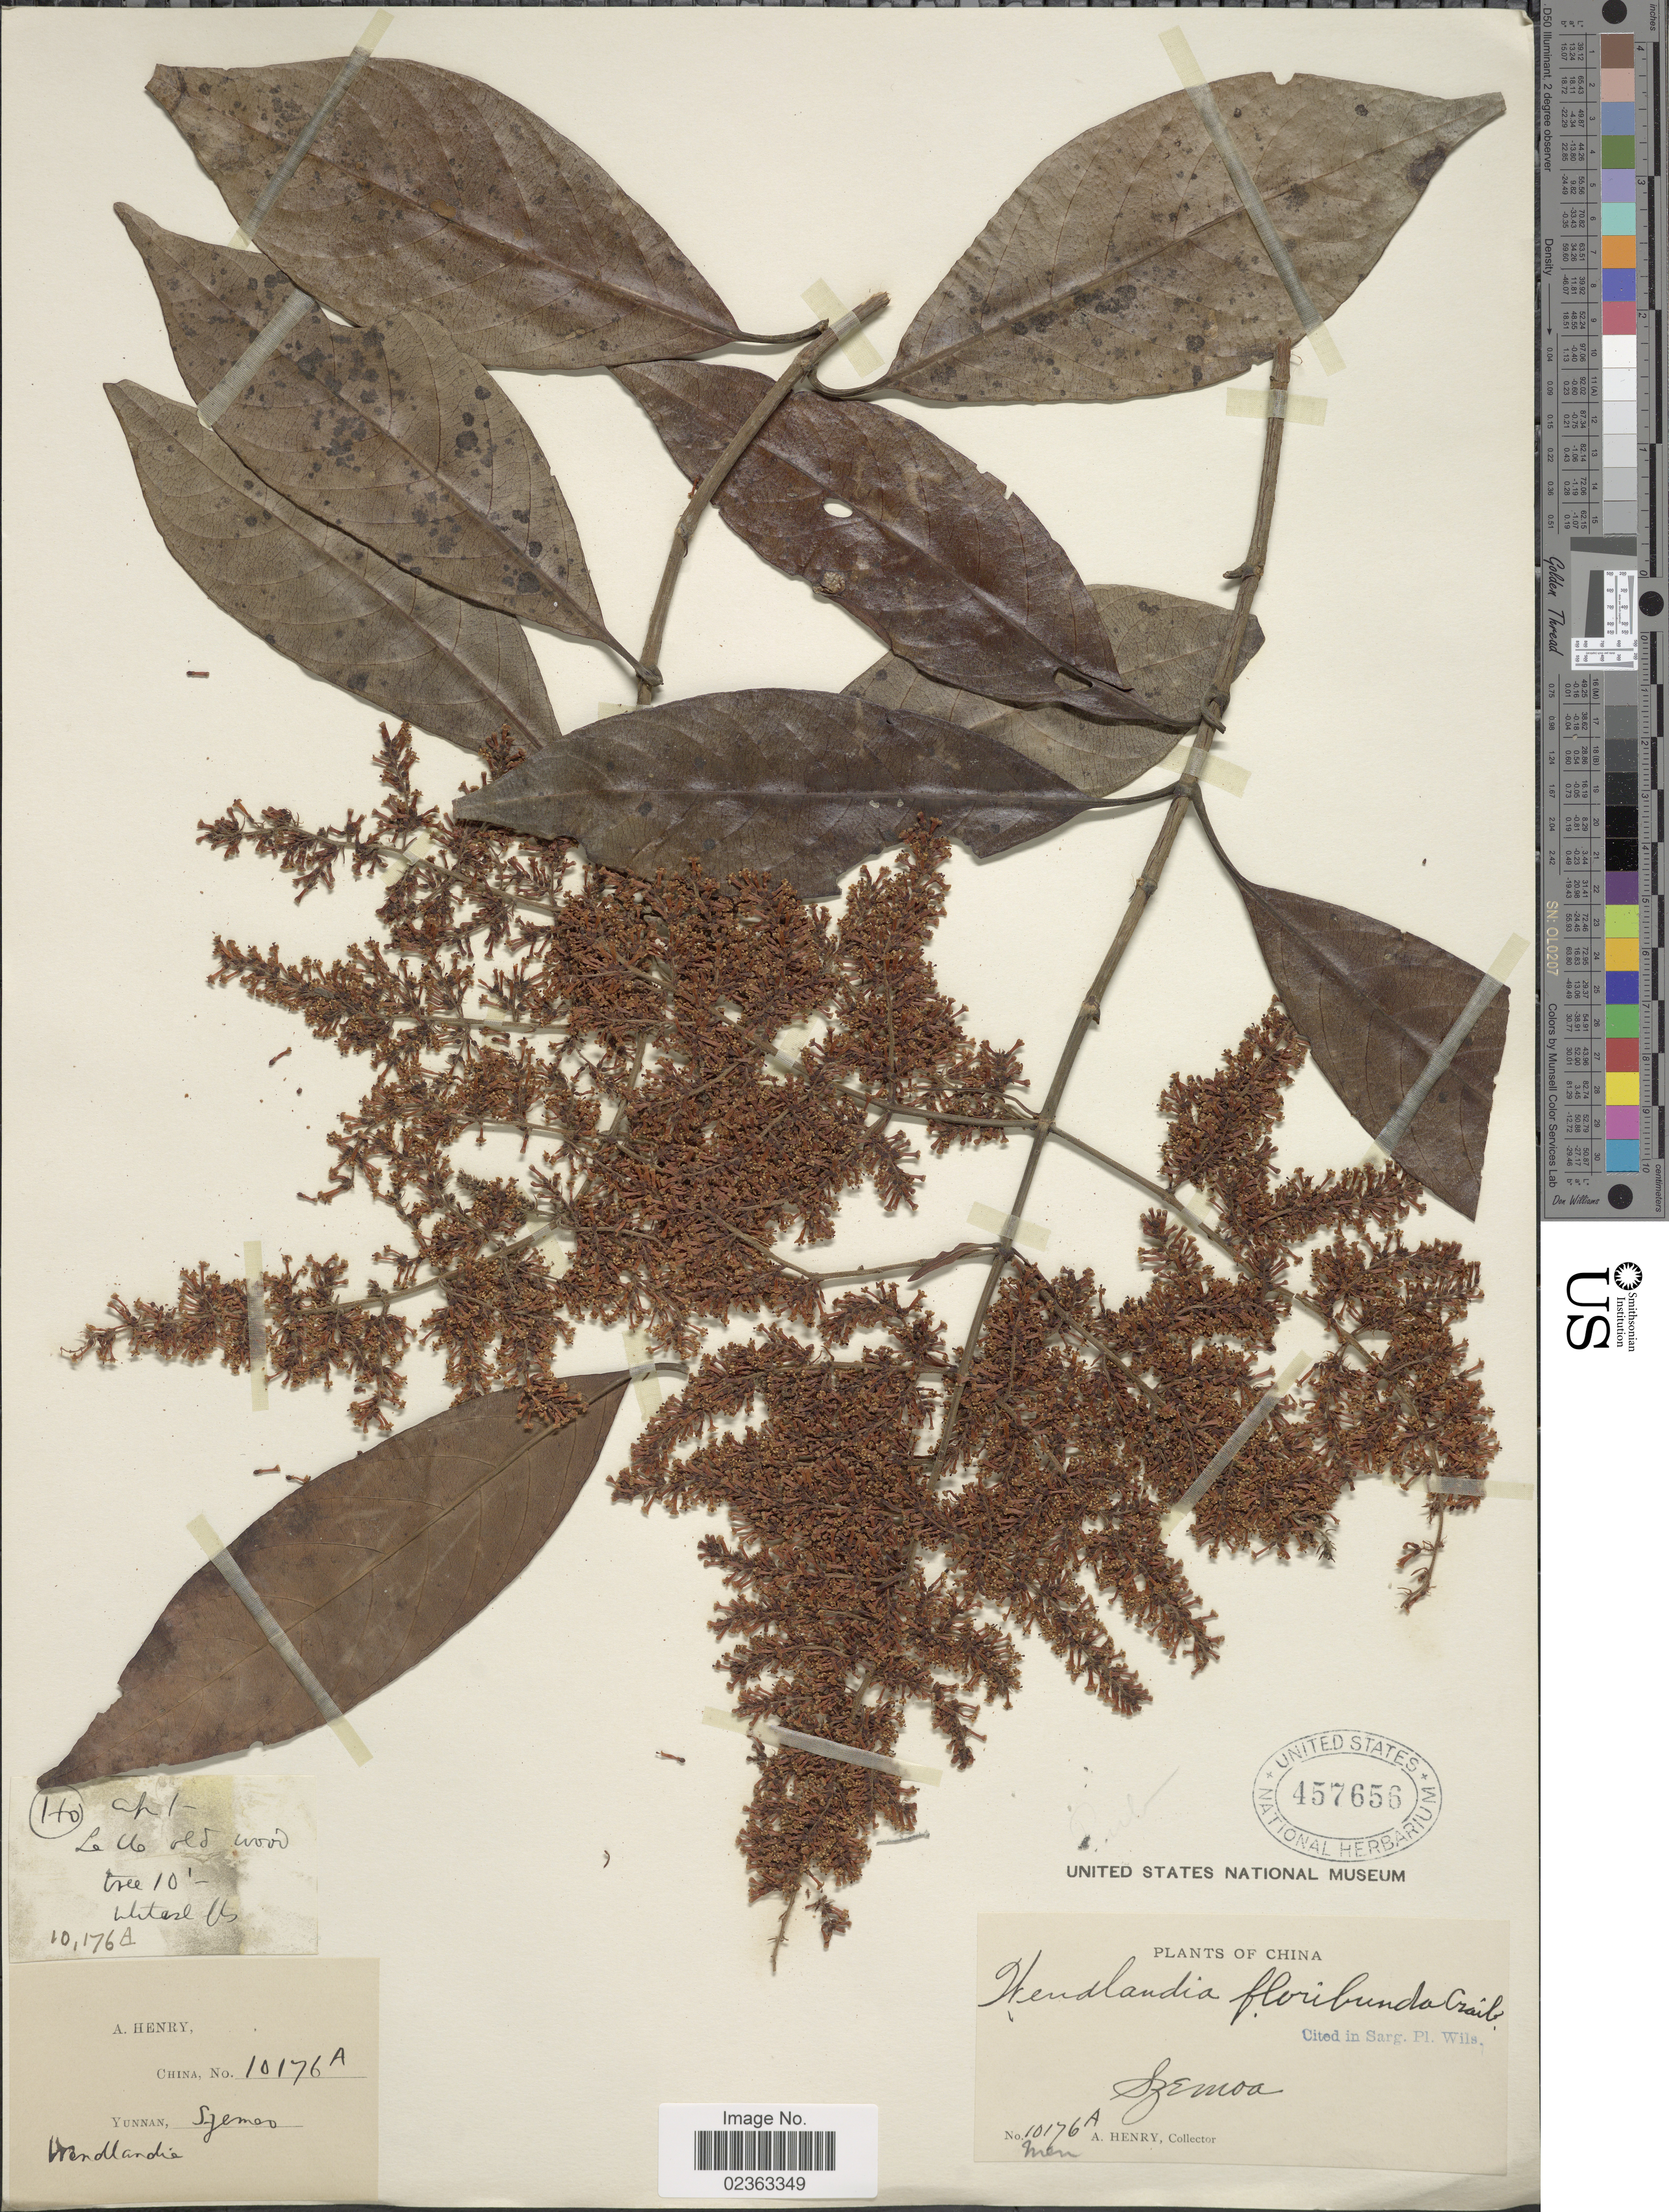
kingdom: Plantae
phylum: Tracheophyta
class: Magnoliopsida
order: Gentianales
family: Rubiaceae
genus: Wendlandia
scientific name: Wendlandia floribunda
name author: (Craib) Craib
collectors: A. Henry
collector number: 10176 A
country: China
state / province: Yunnan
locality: Szemoa, Le We. Ho.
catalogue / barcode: US 457656